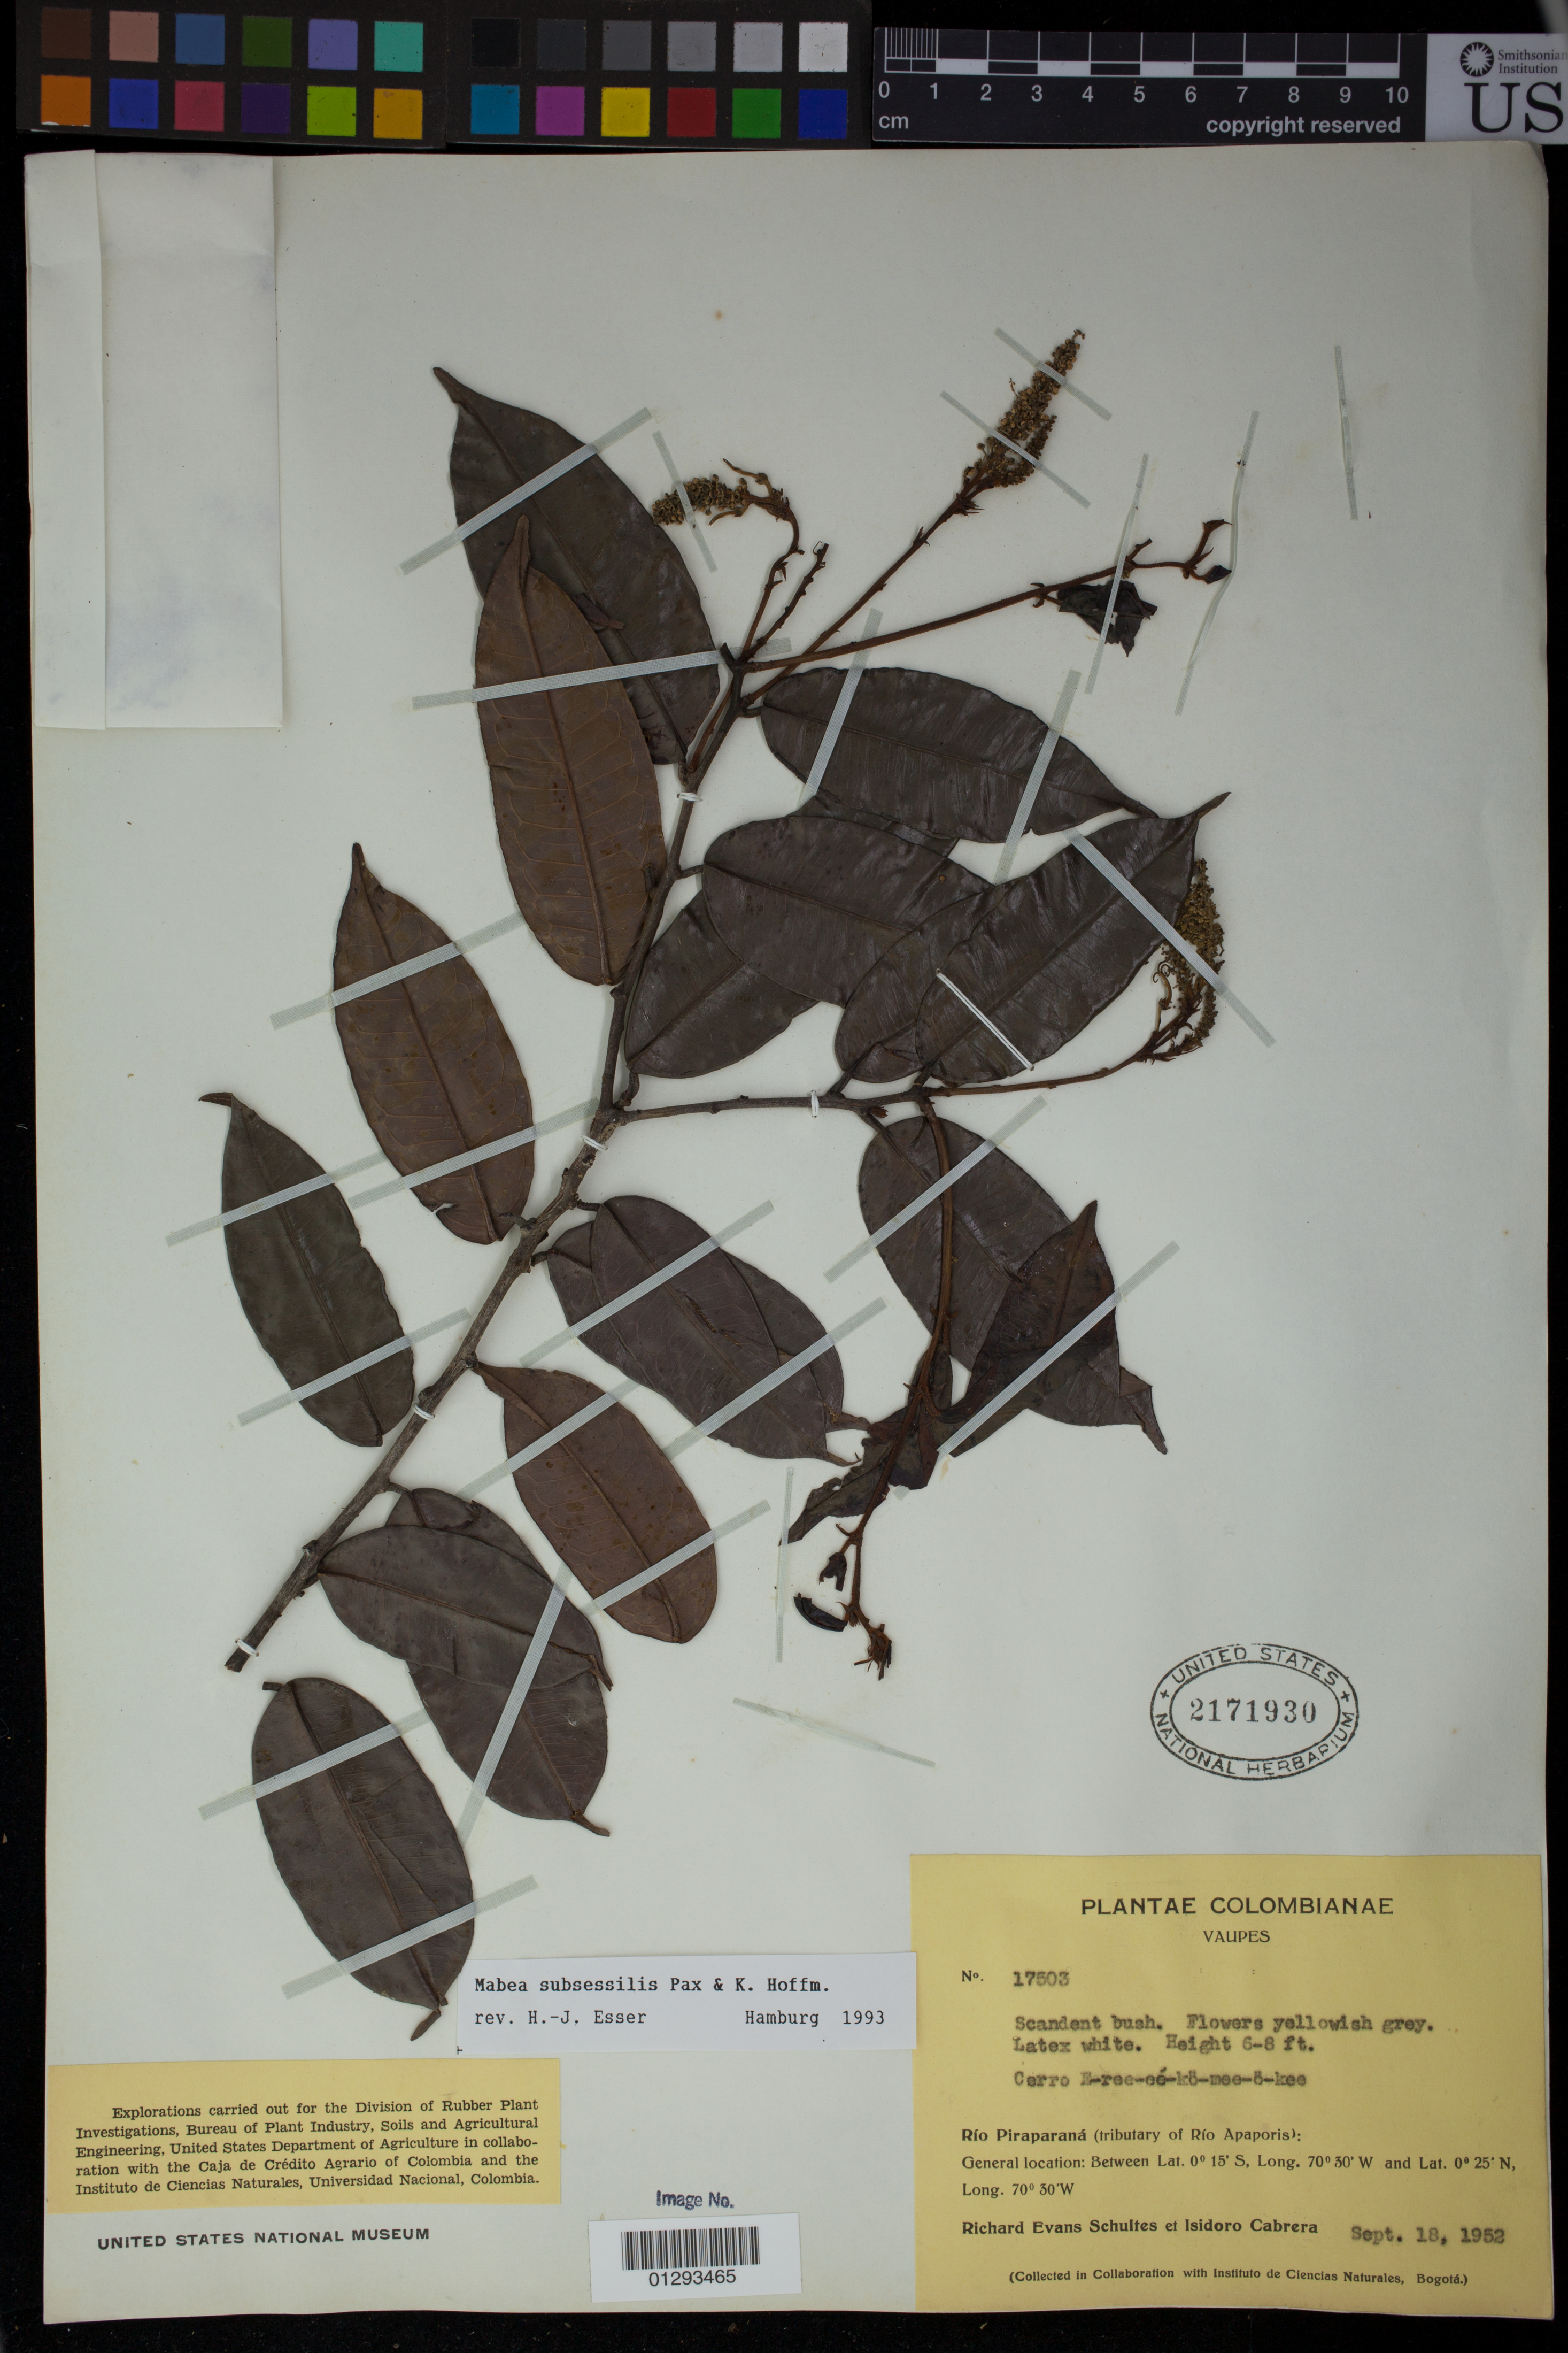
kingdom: Plantae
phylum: Tracheophyta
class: Magnoliopsida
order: Malpighiales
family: Euphorbiaceae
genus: Mabea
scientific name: Mabea subsessilis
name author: Pax & K. Hoffm.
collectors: R. E. Schultes & I. Cabrera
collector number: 17503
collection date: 1952-09-18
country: Colombia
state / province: Vaupes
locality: Rio Piraparana (tributary of Rio Apaporis)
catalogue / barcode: US 2171930